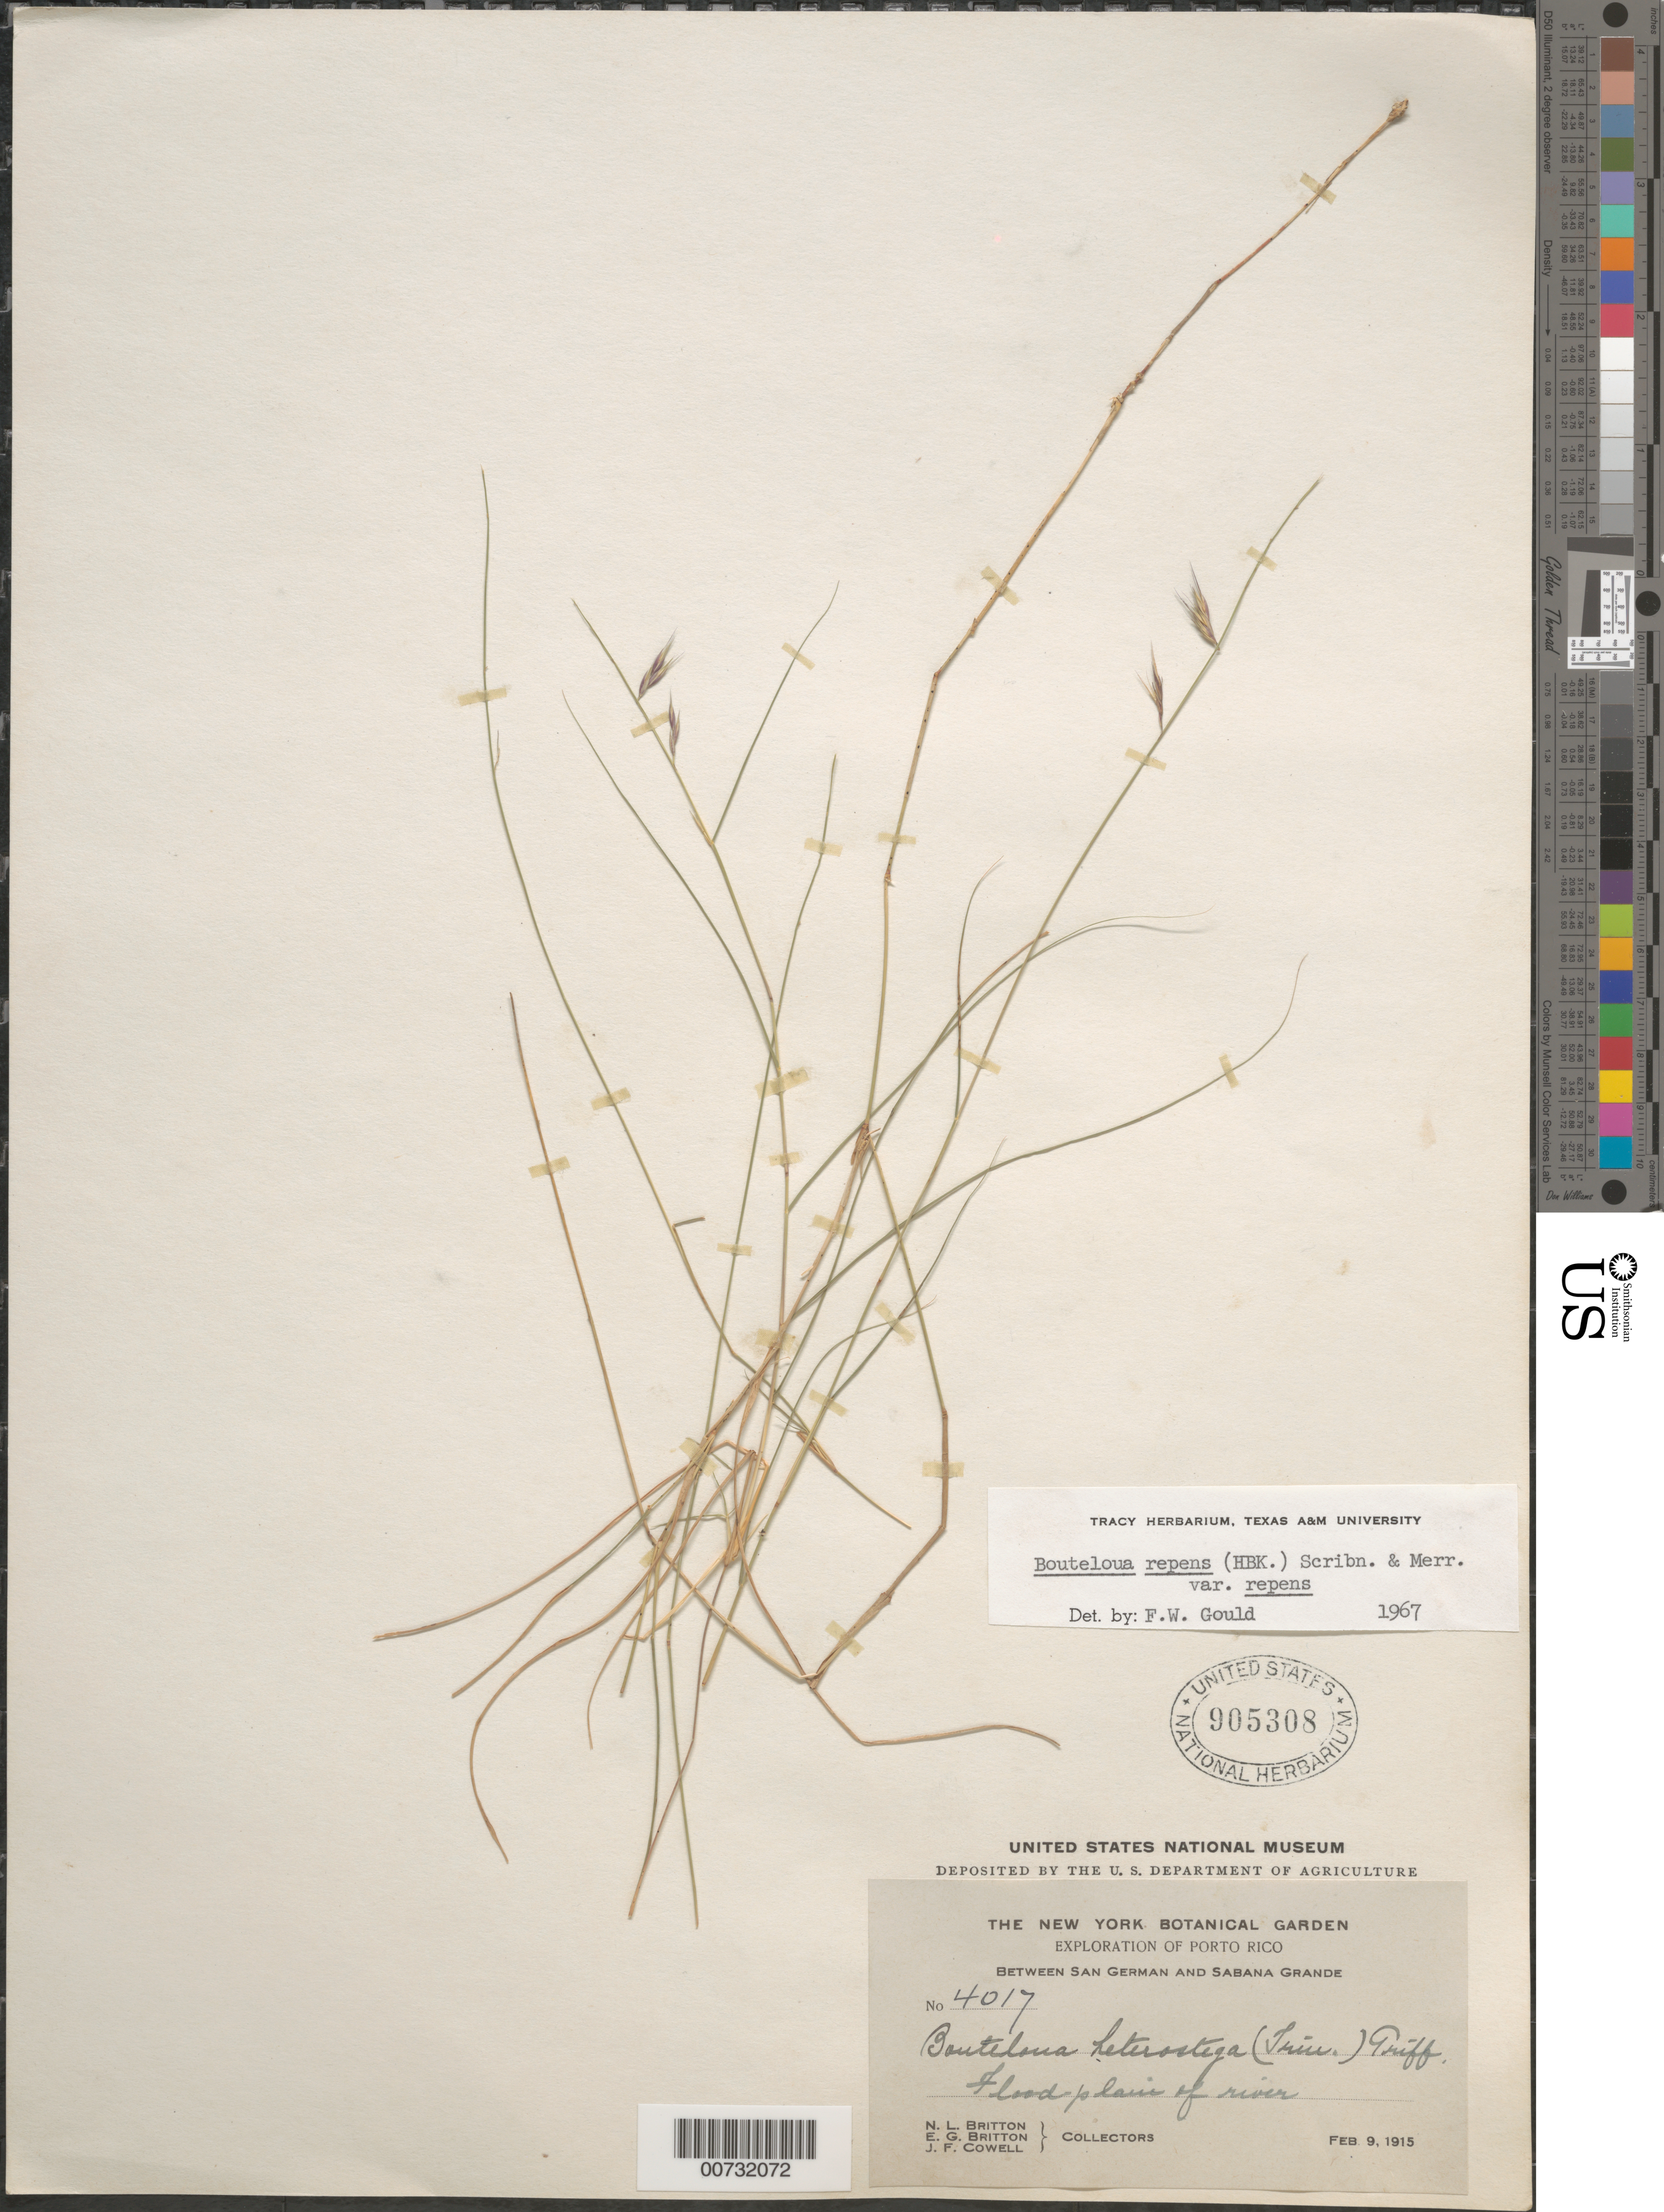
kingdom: Plantae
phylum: Tracheophyta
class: Liliopsida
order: Poales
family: Poaceae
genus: Bouteloua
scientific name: Bouteloua repens (H.B.K.) Scribn. & Merr. var. repens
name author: (Kunth) Scribn. & Merr.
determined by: Gould, F. W.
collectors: N. Britton, E. G. Britton & J. F. Cowell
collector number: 4017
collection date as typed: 09 Feb 1915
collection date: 1915-02-09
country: Puerto Rico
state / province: San Germán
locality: San German and Sabana Grande, btw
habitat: Flood plain of river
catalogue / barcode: US 905308